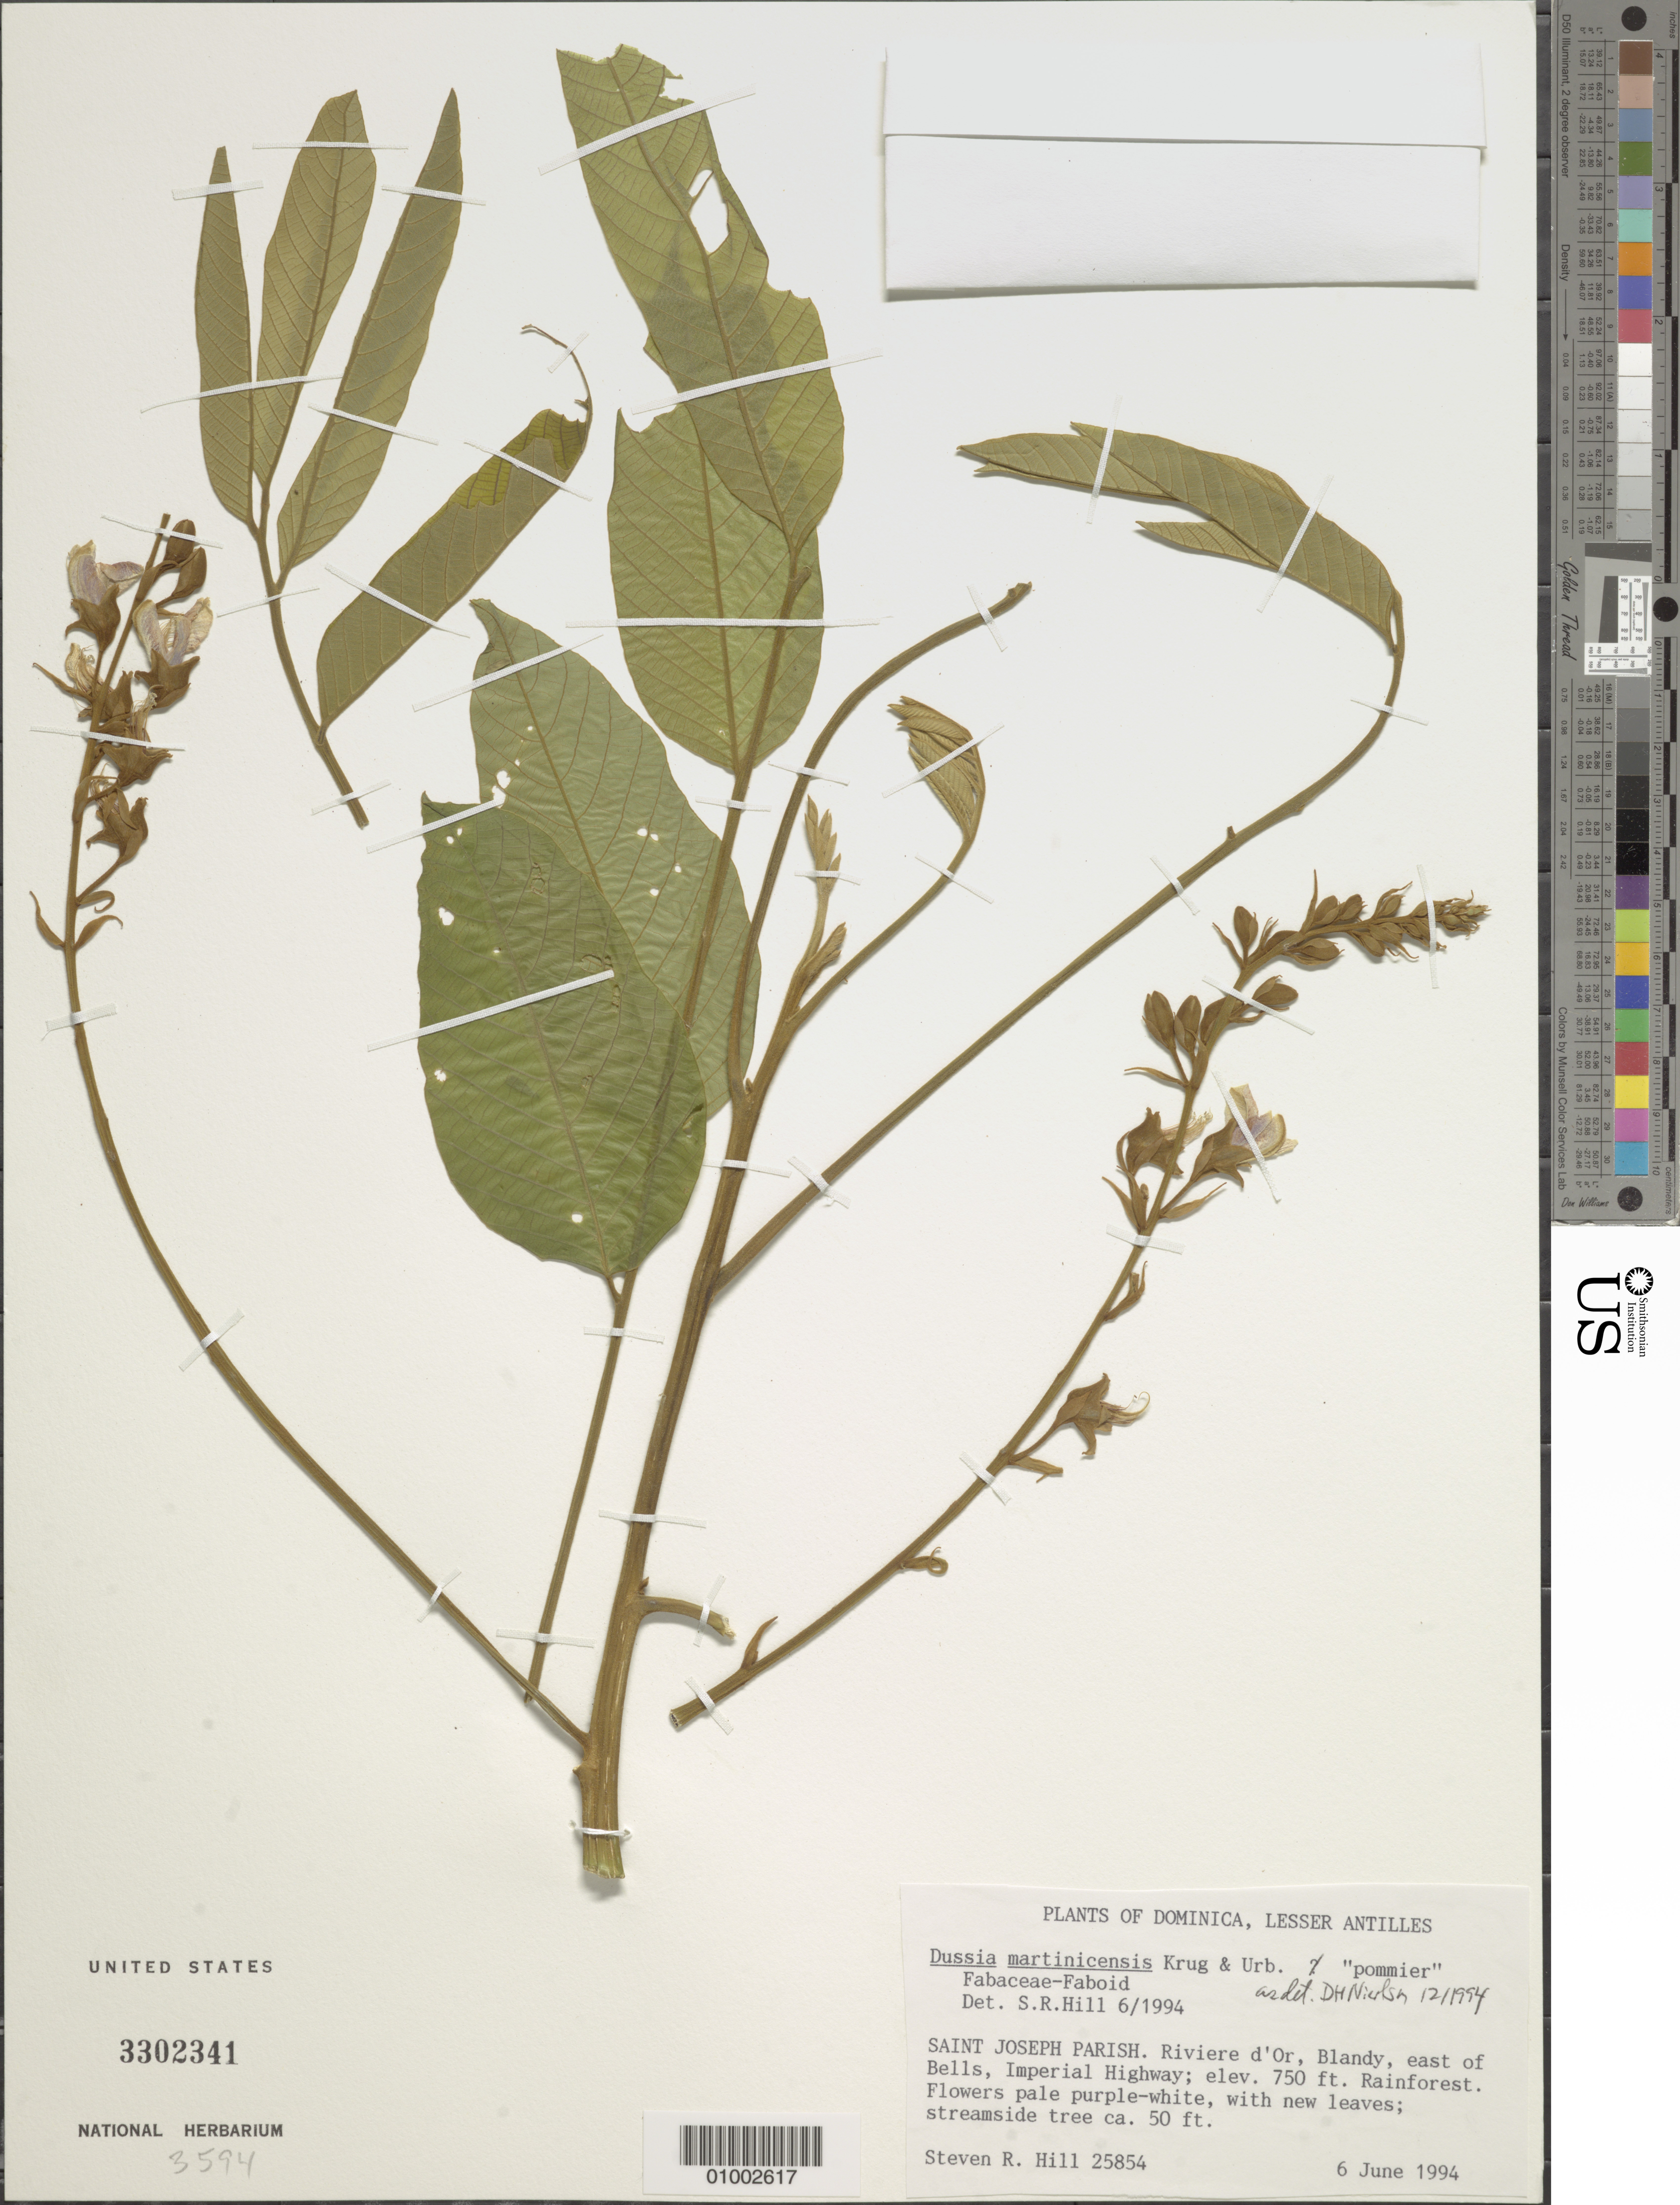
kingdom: Plantae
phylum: Tracheophyta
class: Magnoliopsida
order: Fabales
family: Fabaceae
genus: Dussia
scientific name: Dussia martinicensis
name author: Krug & Urb. ex Taub.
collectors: S. R. Hill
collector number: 25854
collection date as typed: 06 Jun 1994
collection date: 1994-06-06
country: Dominica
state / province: St. Joseph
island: Dominica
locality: Riviere d'Or, Blandy, E of Bells, Imeperial Highway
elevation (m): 229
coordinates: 0 N, 0 E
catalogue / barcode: US 3302341